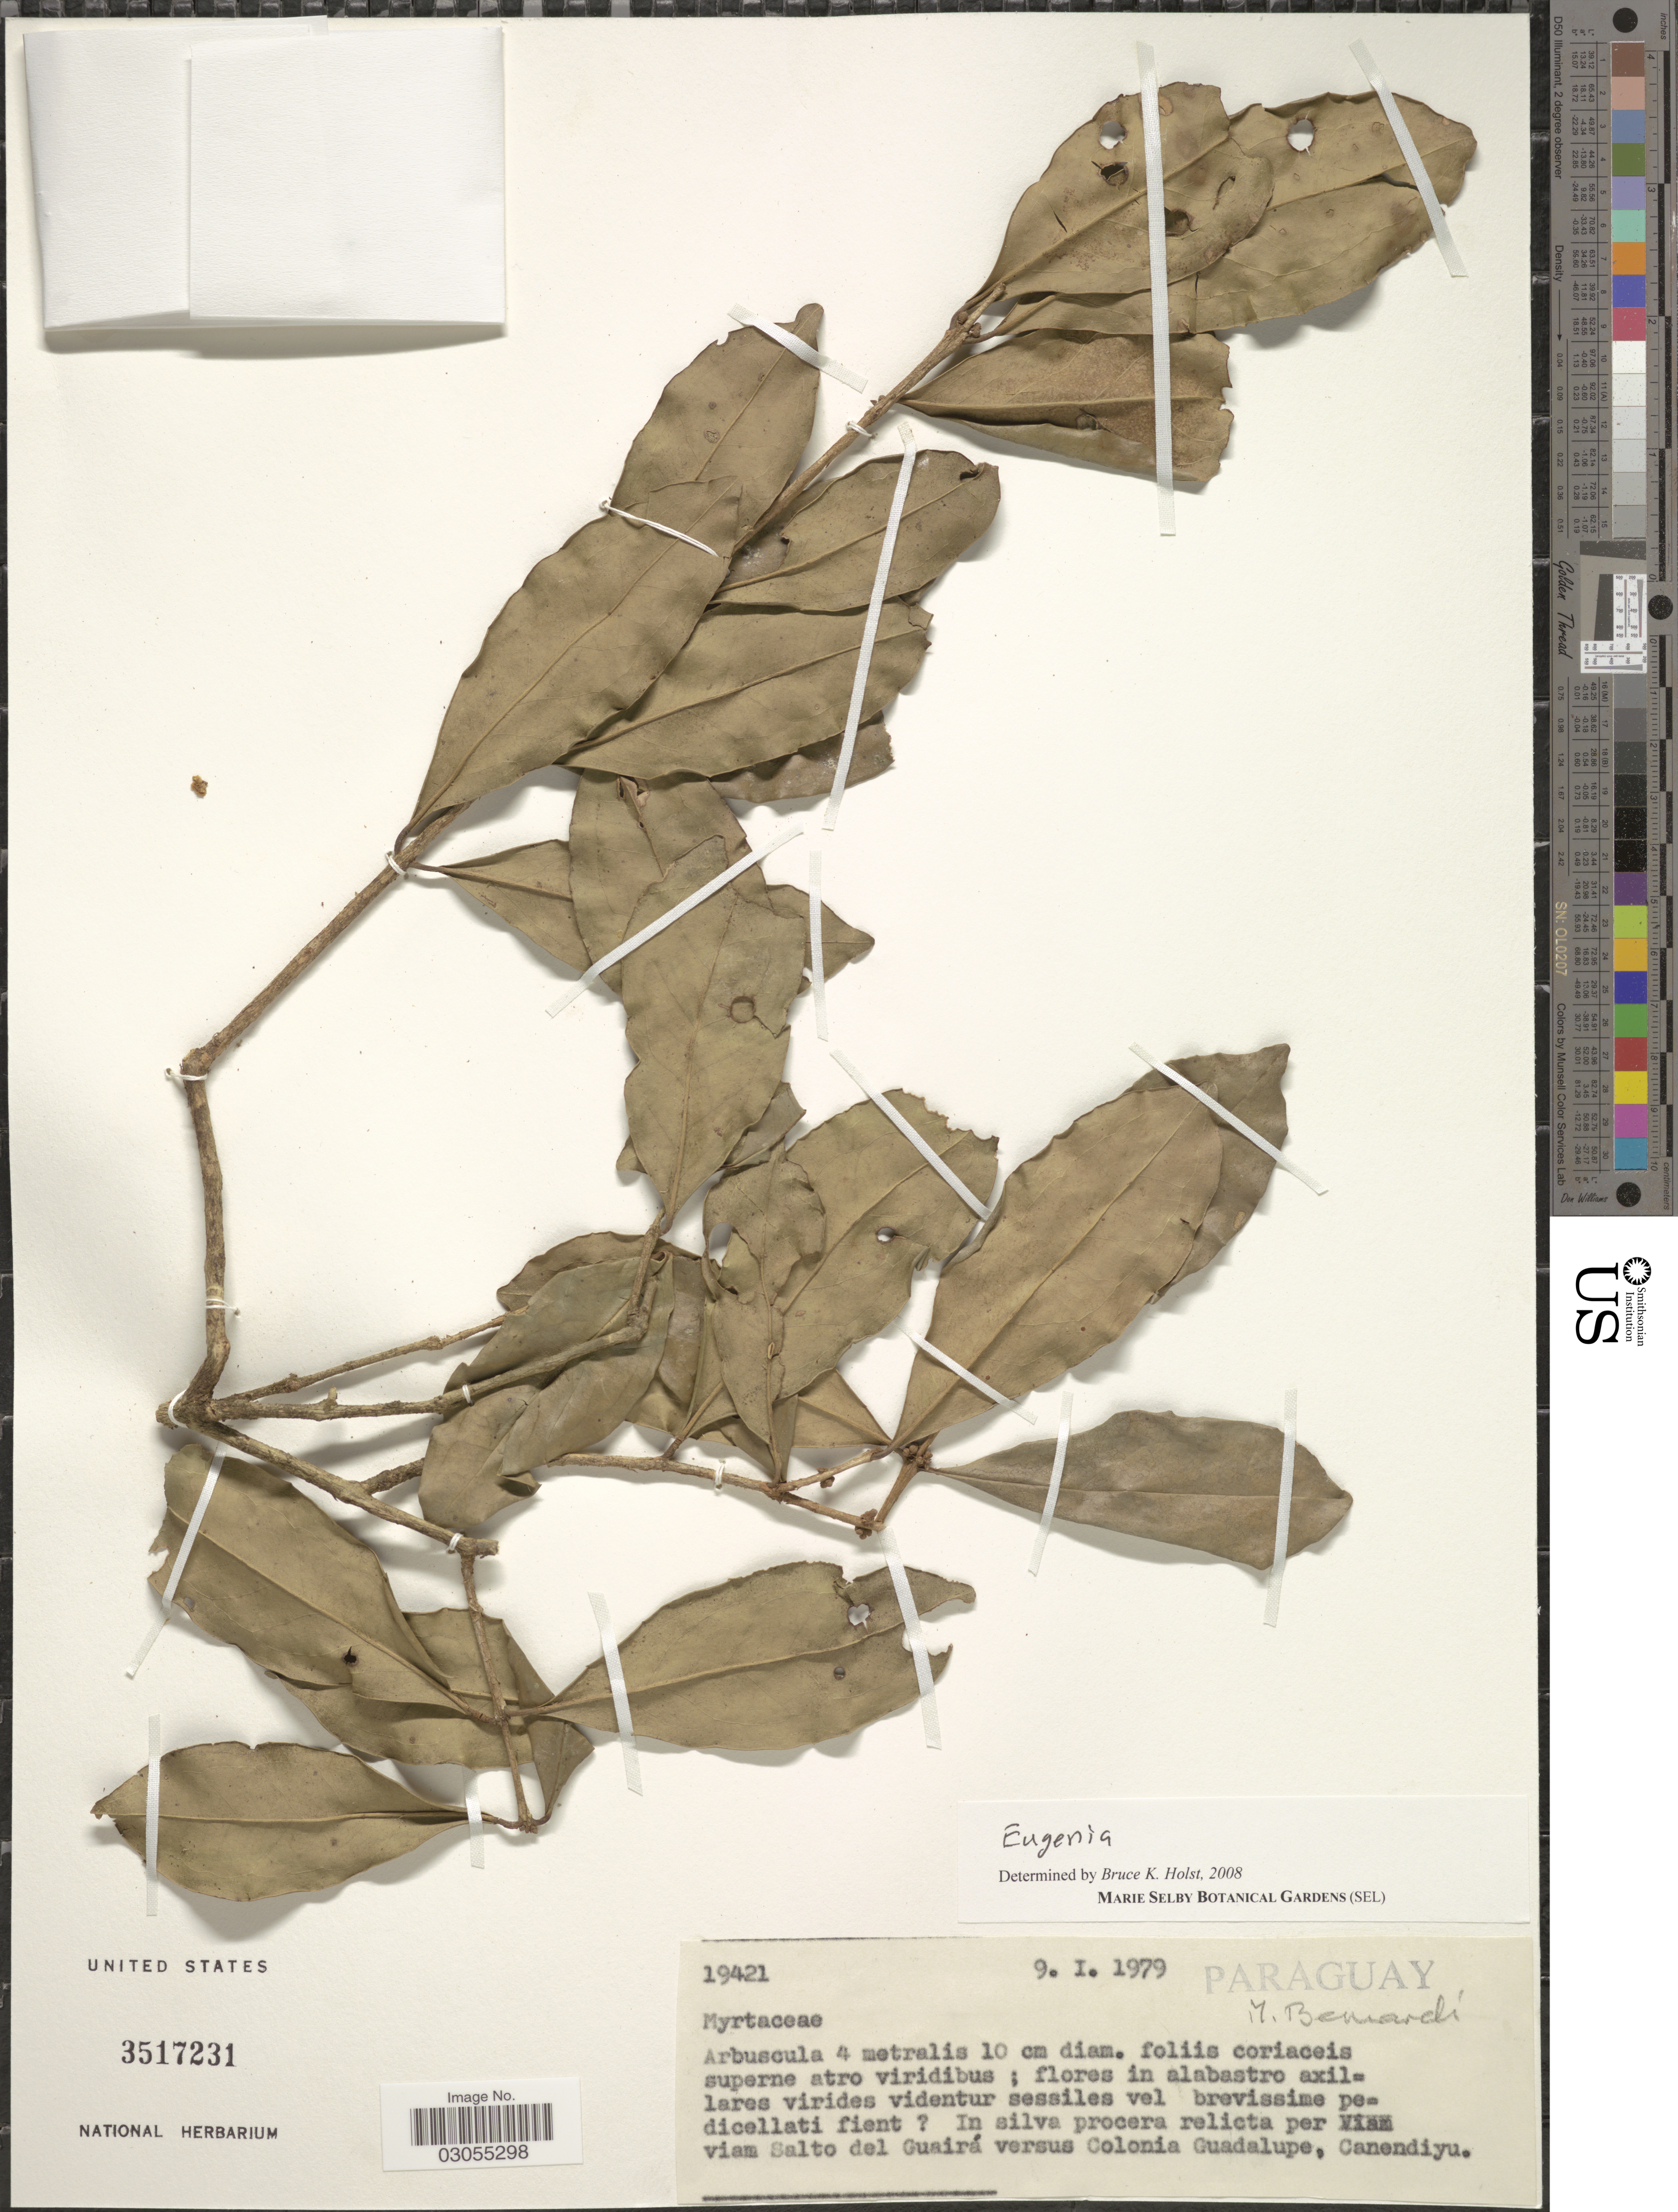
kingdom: Plantae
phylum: Tracheophyta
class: Magnoliopsida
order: Myrtales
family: Myrtaceae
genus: Eugenia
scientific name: Eugenia sp.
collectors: M. Bernardi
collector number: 19421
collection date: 1979-01-09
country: Paraguay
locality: In silva procera relicta per viam Salta del Guairá versus Colonia Guadalupe, Canendiyu.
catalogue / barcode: US 3517231